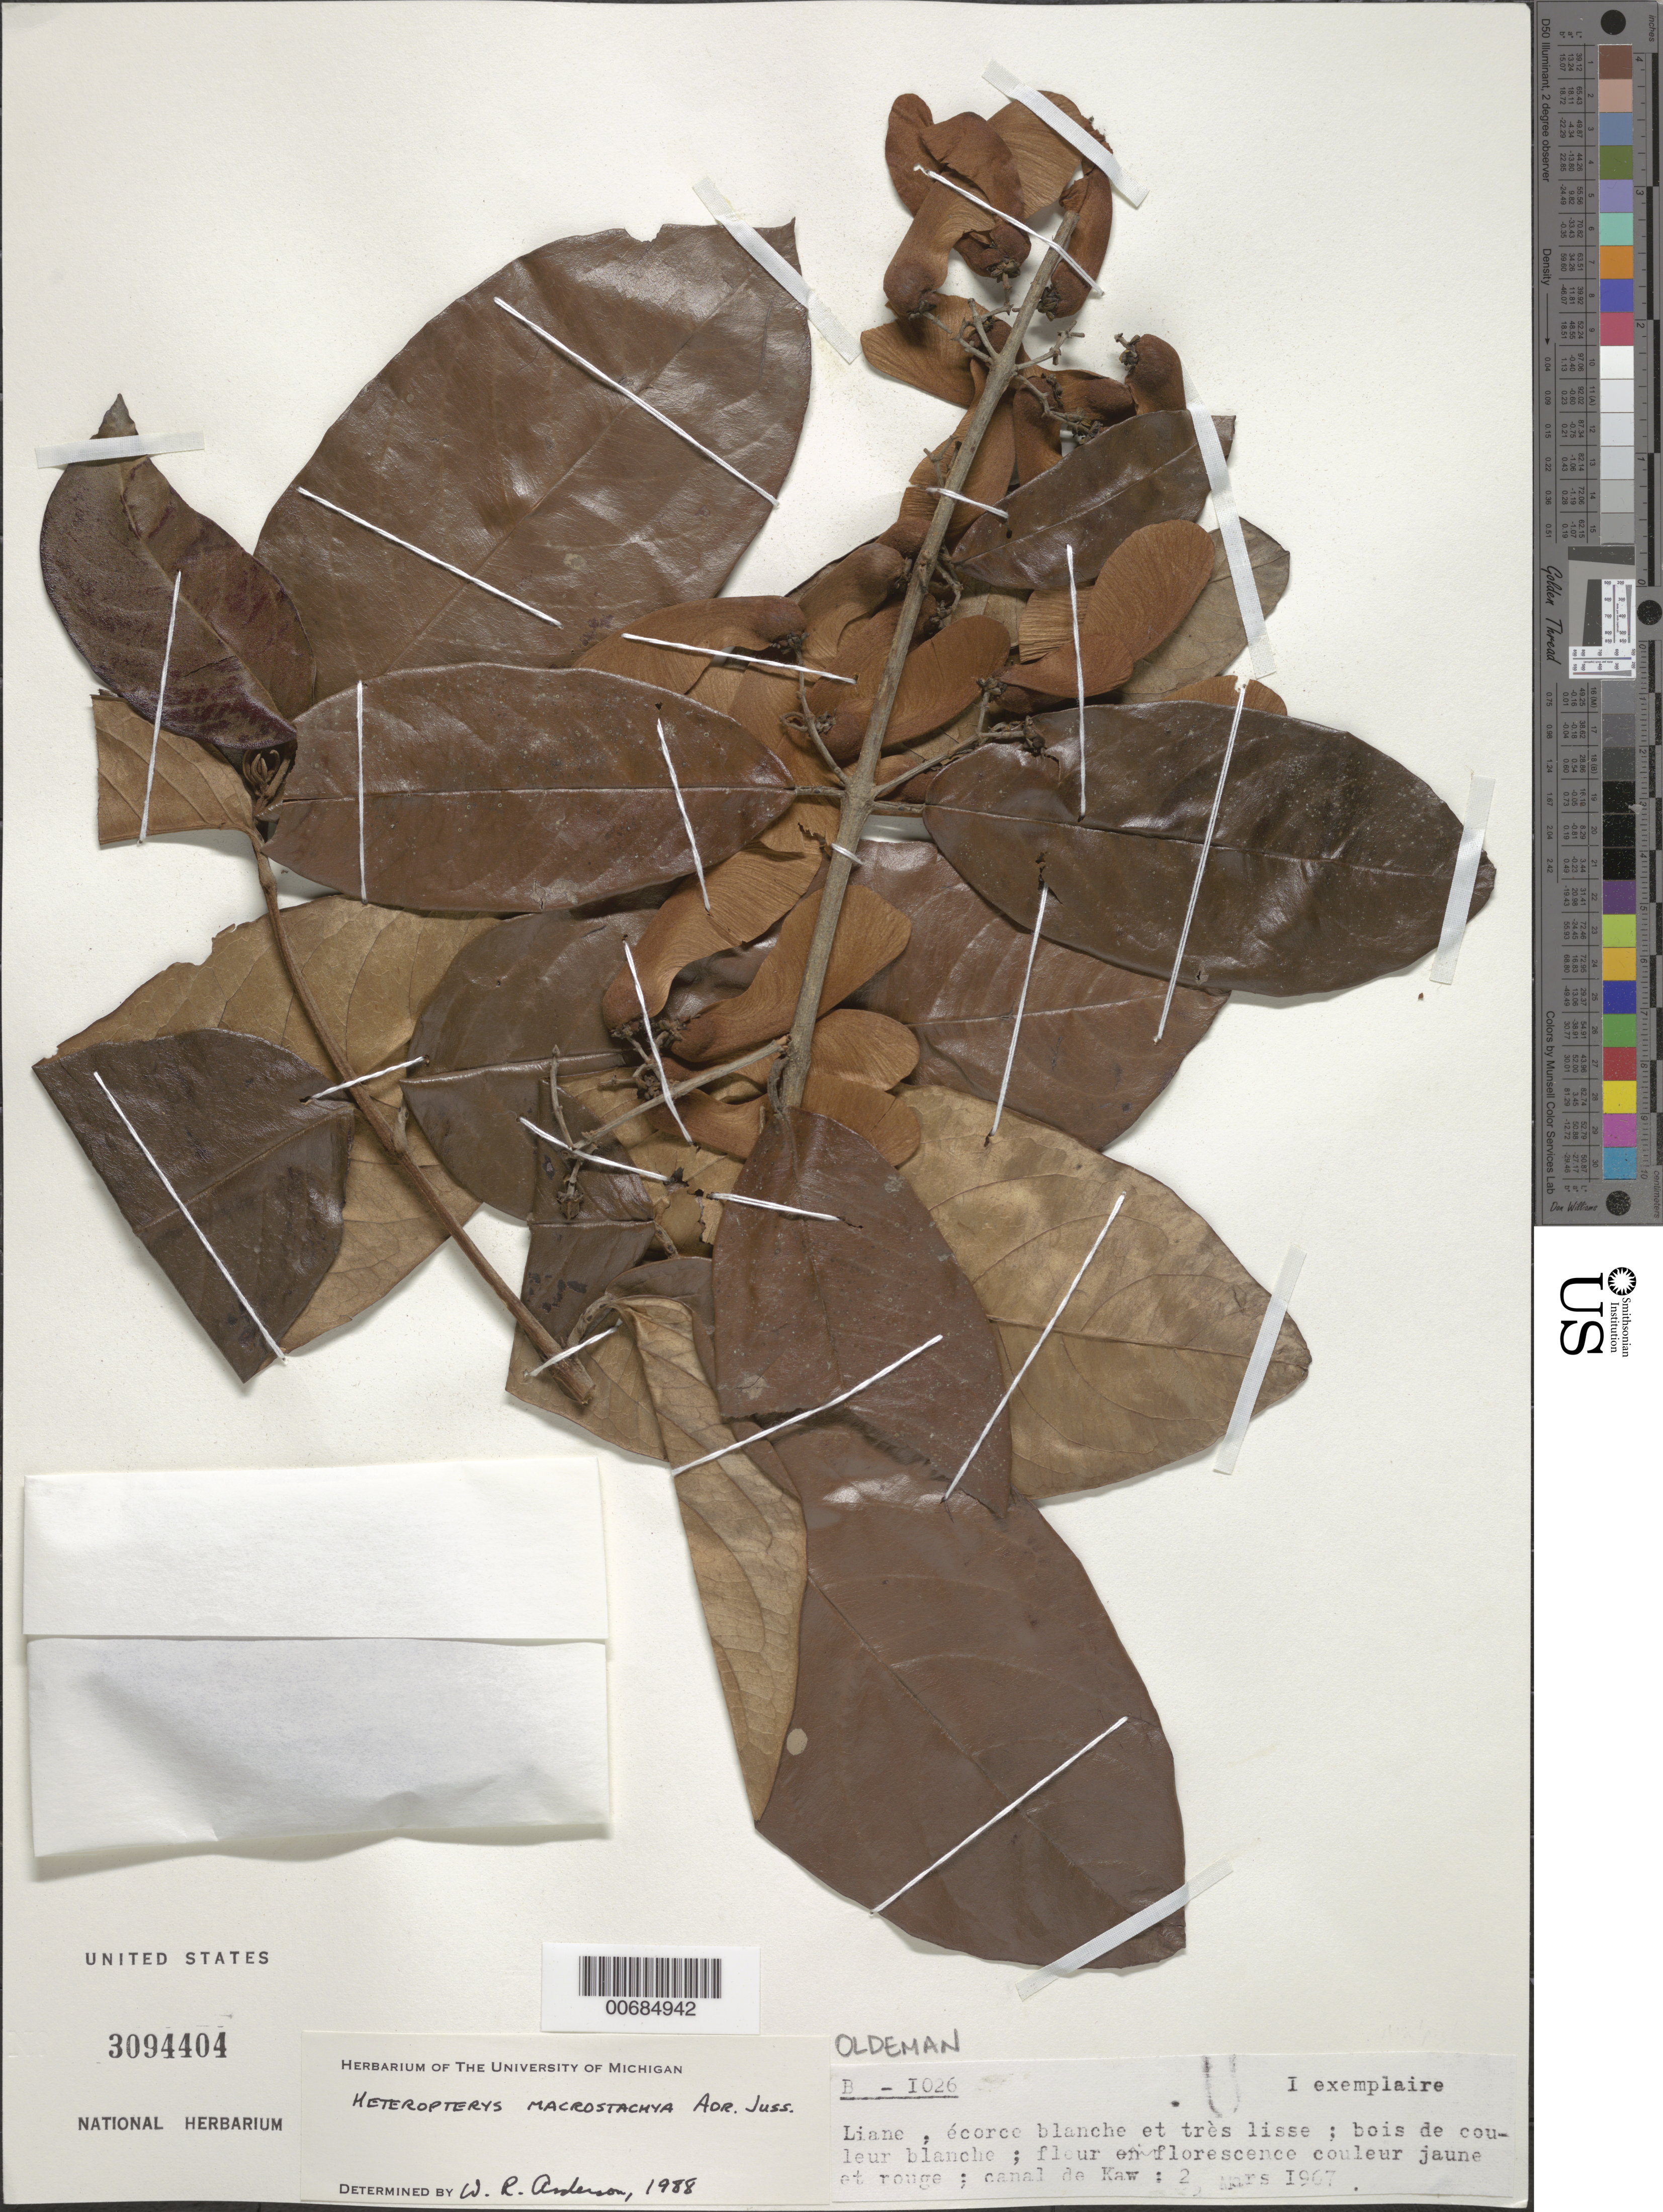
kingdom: Plantae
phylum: Tracheophyta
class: Magnoliopsida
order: Malpighiales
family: Malpighiaceae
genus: Heteropterys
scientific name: Heteropterys macrostachya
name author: A. Juss.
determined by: Anderson, W. R., (MICH), University of Michigan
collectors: R. Oldeman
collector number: B 1026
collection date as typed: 25-Mar-67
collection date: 1967-03-25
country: French Guiana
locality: Canal de Kaw, sur la rive gauche de l'embouchure de l'Approuague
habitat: Riverbank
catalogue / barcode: US 3094404